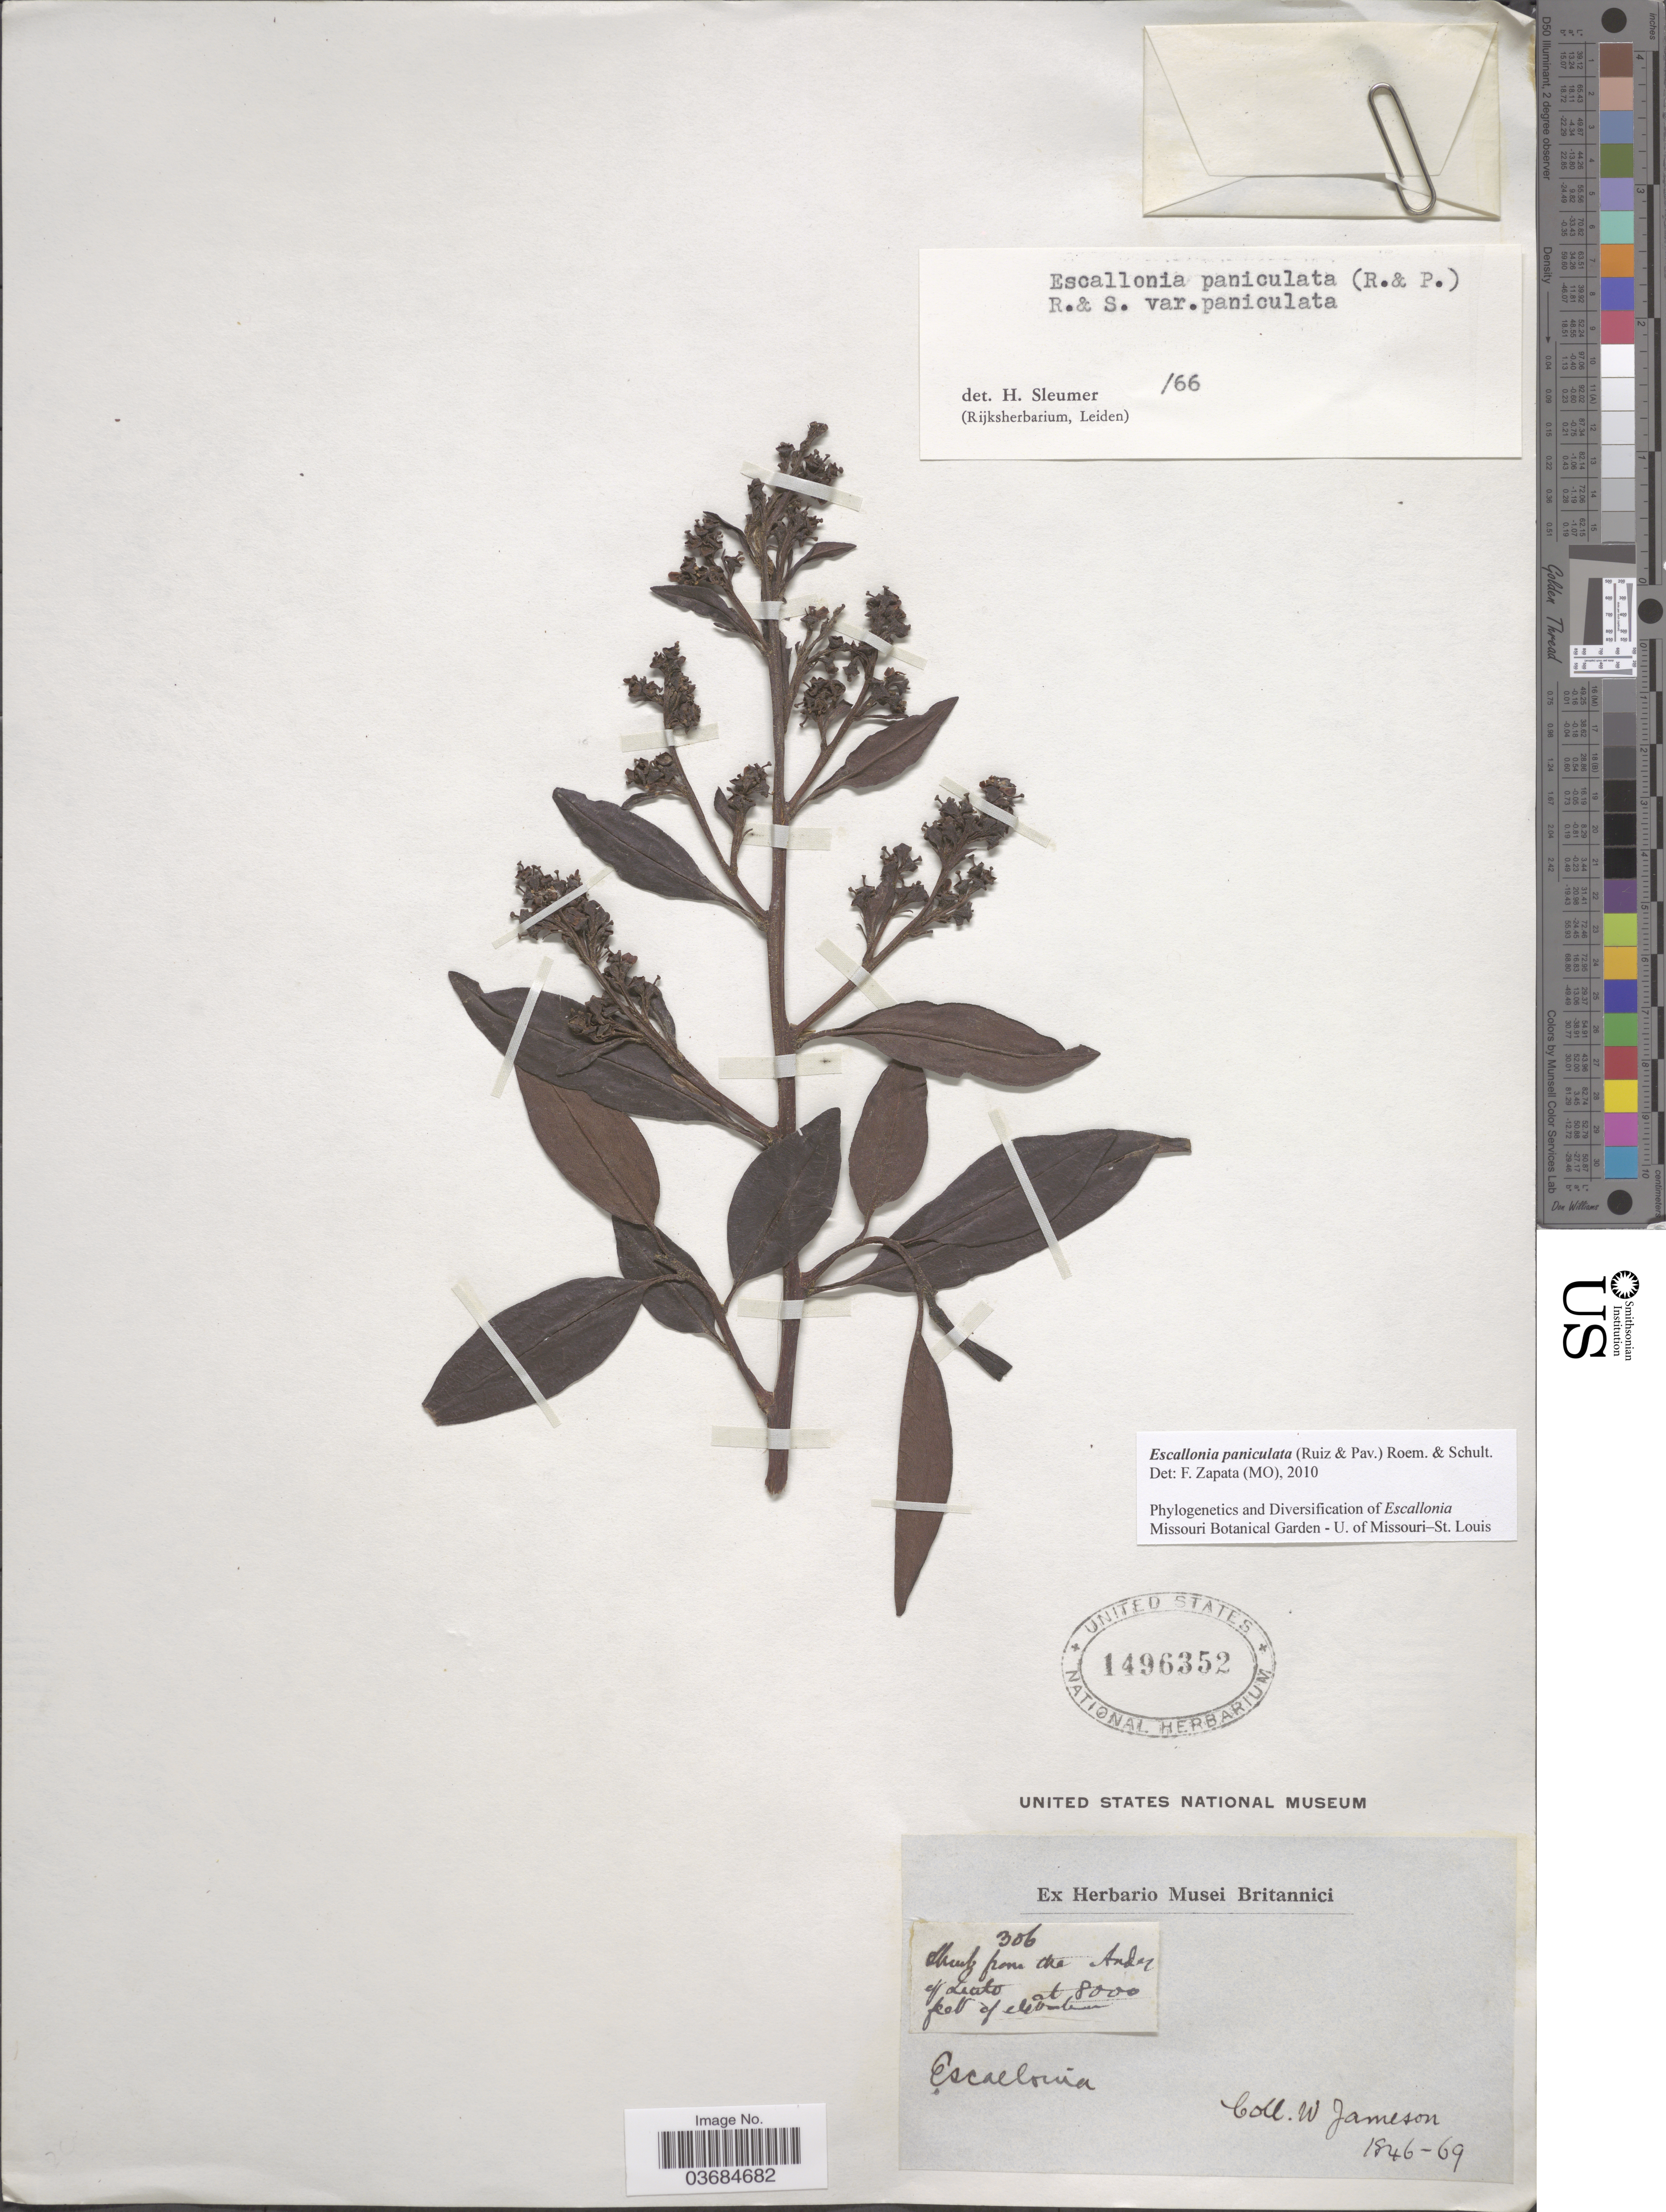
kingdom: Plantae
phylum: Tracheophyta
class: Magnoliopsida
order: Escalloniales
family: Escalloniaceae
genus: Escallonia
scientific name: Escallonia paniculata var. paniculata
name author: (Ruiz & Pav.) Roem. & Schult.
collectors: W. Jameson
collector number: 306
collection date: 1846/1869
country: Ecuador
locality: Shrub from the Andes of Quito.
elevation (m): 2438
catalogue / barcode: US 1496352